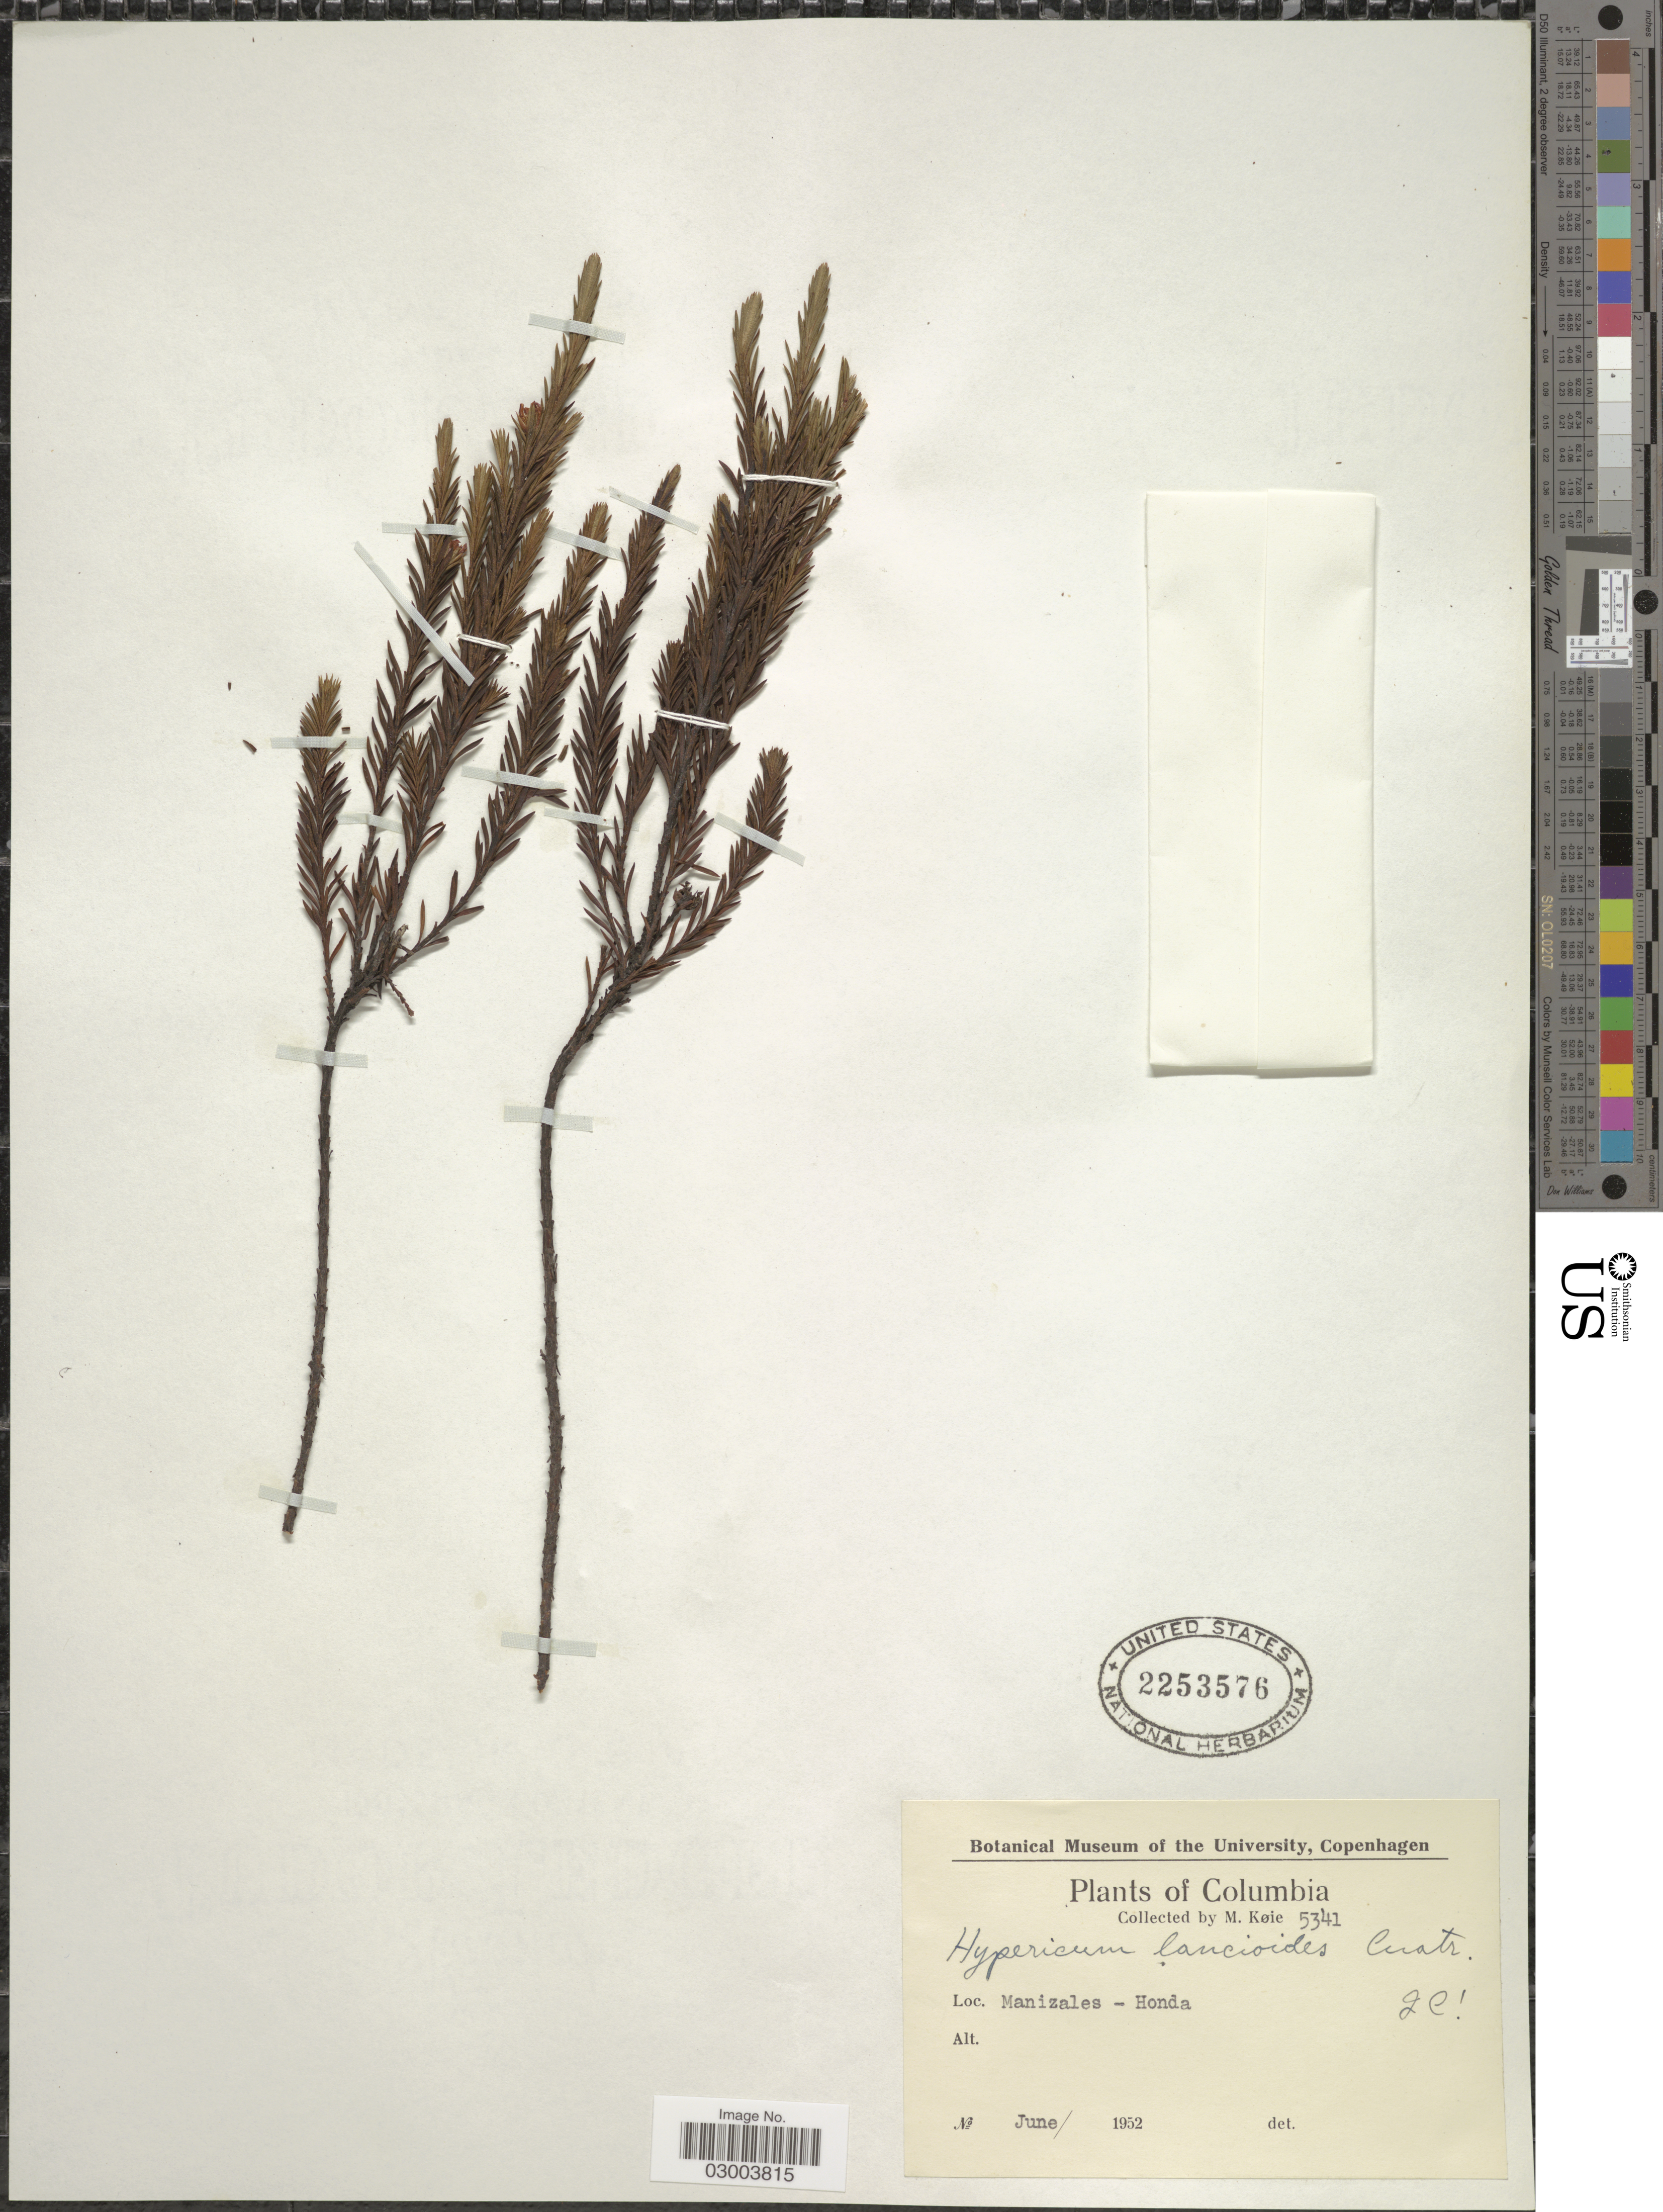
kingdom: Plantae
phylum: Tracheophyta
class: Magnoliopsida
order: Malpighiales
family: Hypericaceae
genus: Hypericum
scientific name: Hypericum lancioides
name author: Cuatrec.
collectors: M. Köie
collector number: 5341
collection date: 1952-06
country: Colombia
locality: Manizales - Honda.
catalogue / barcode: US 2253576